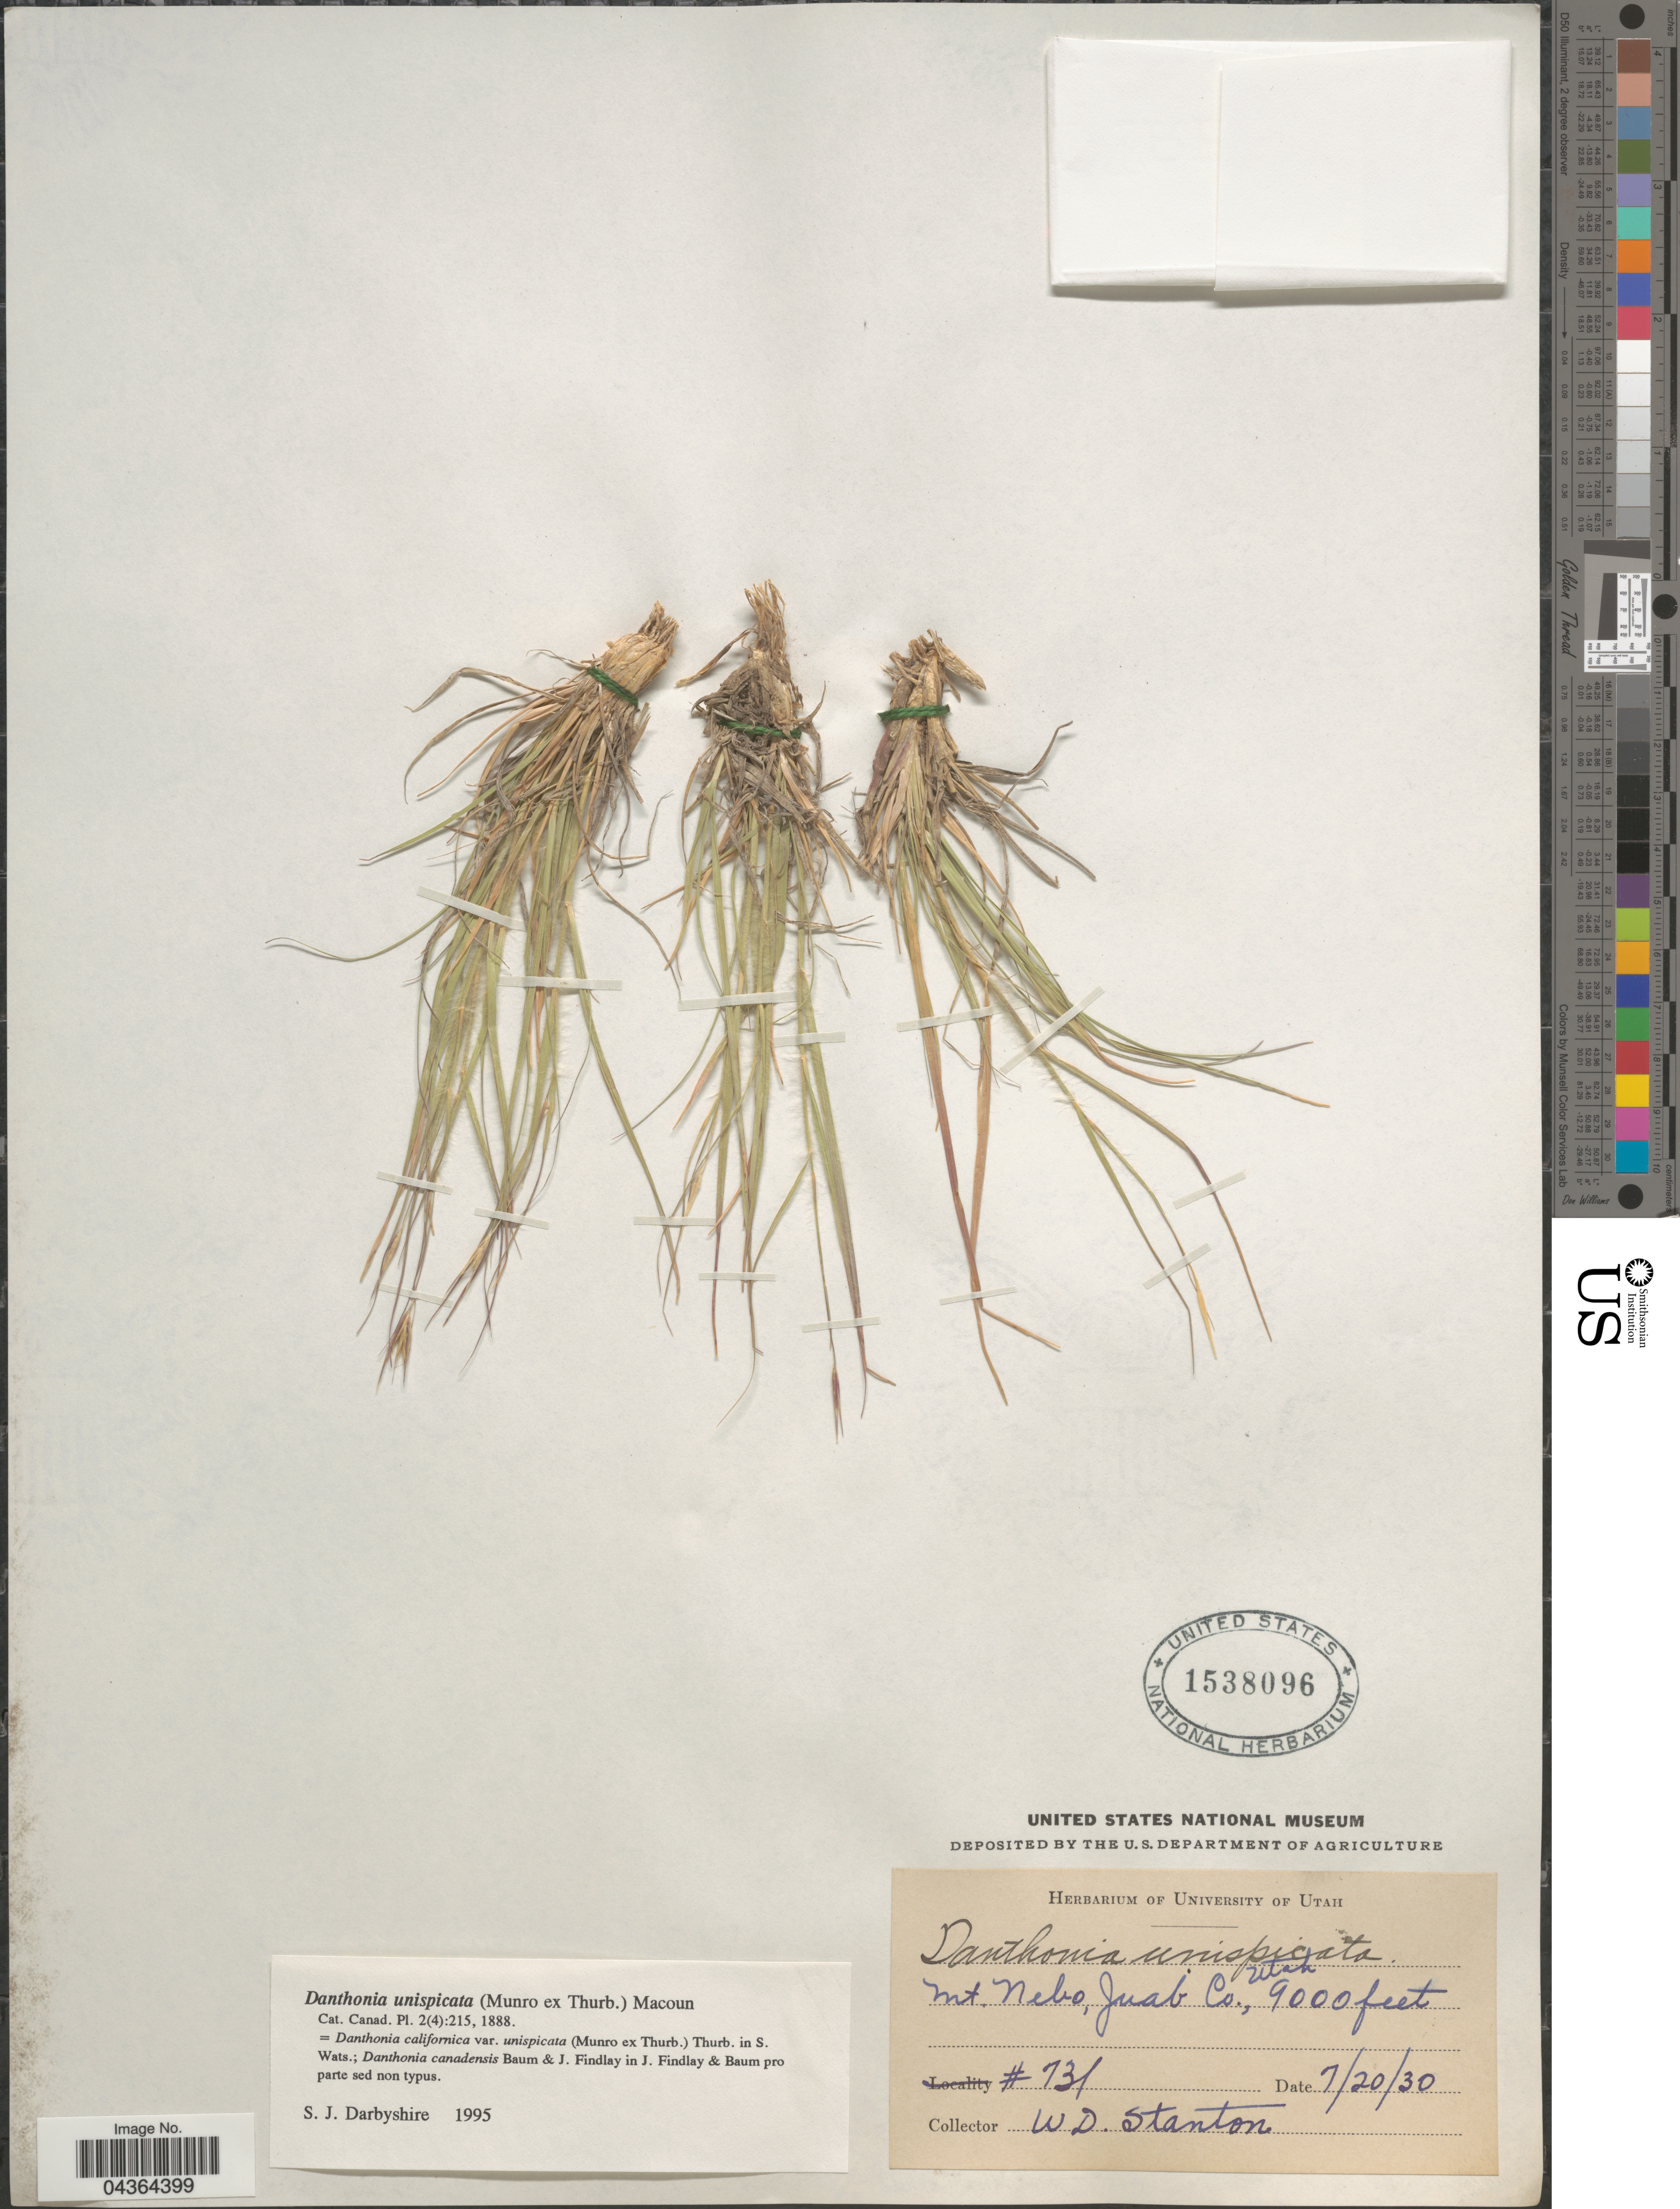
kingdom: Plantae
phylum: Tracheophyta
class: Liliopsida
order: Poales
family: Poaceae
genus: Danthonia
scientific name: Danthonia unispicata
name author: (Thurb.) Munro ex Macoun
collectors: W. Stanton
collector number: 731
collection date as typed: Transcribed d/m/y: 20/7/30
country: United States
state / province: Utah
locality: Mt. Nebo, Juab Co.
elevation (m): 2743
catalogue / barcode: US 1538096